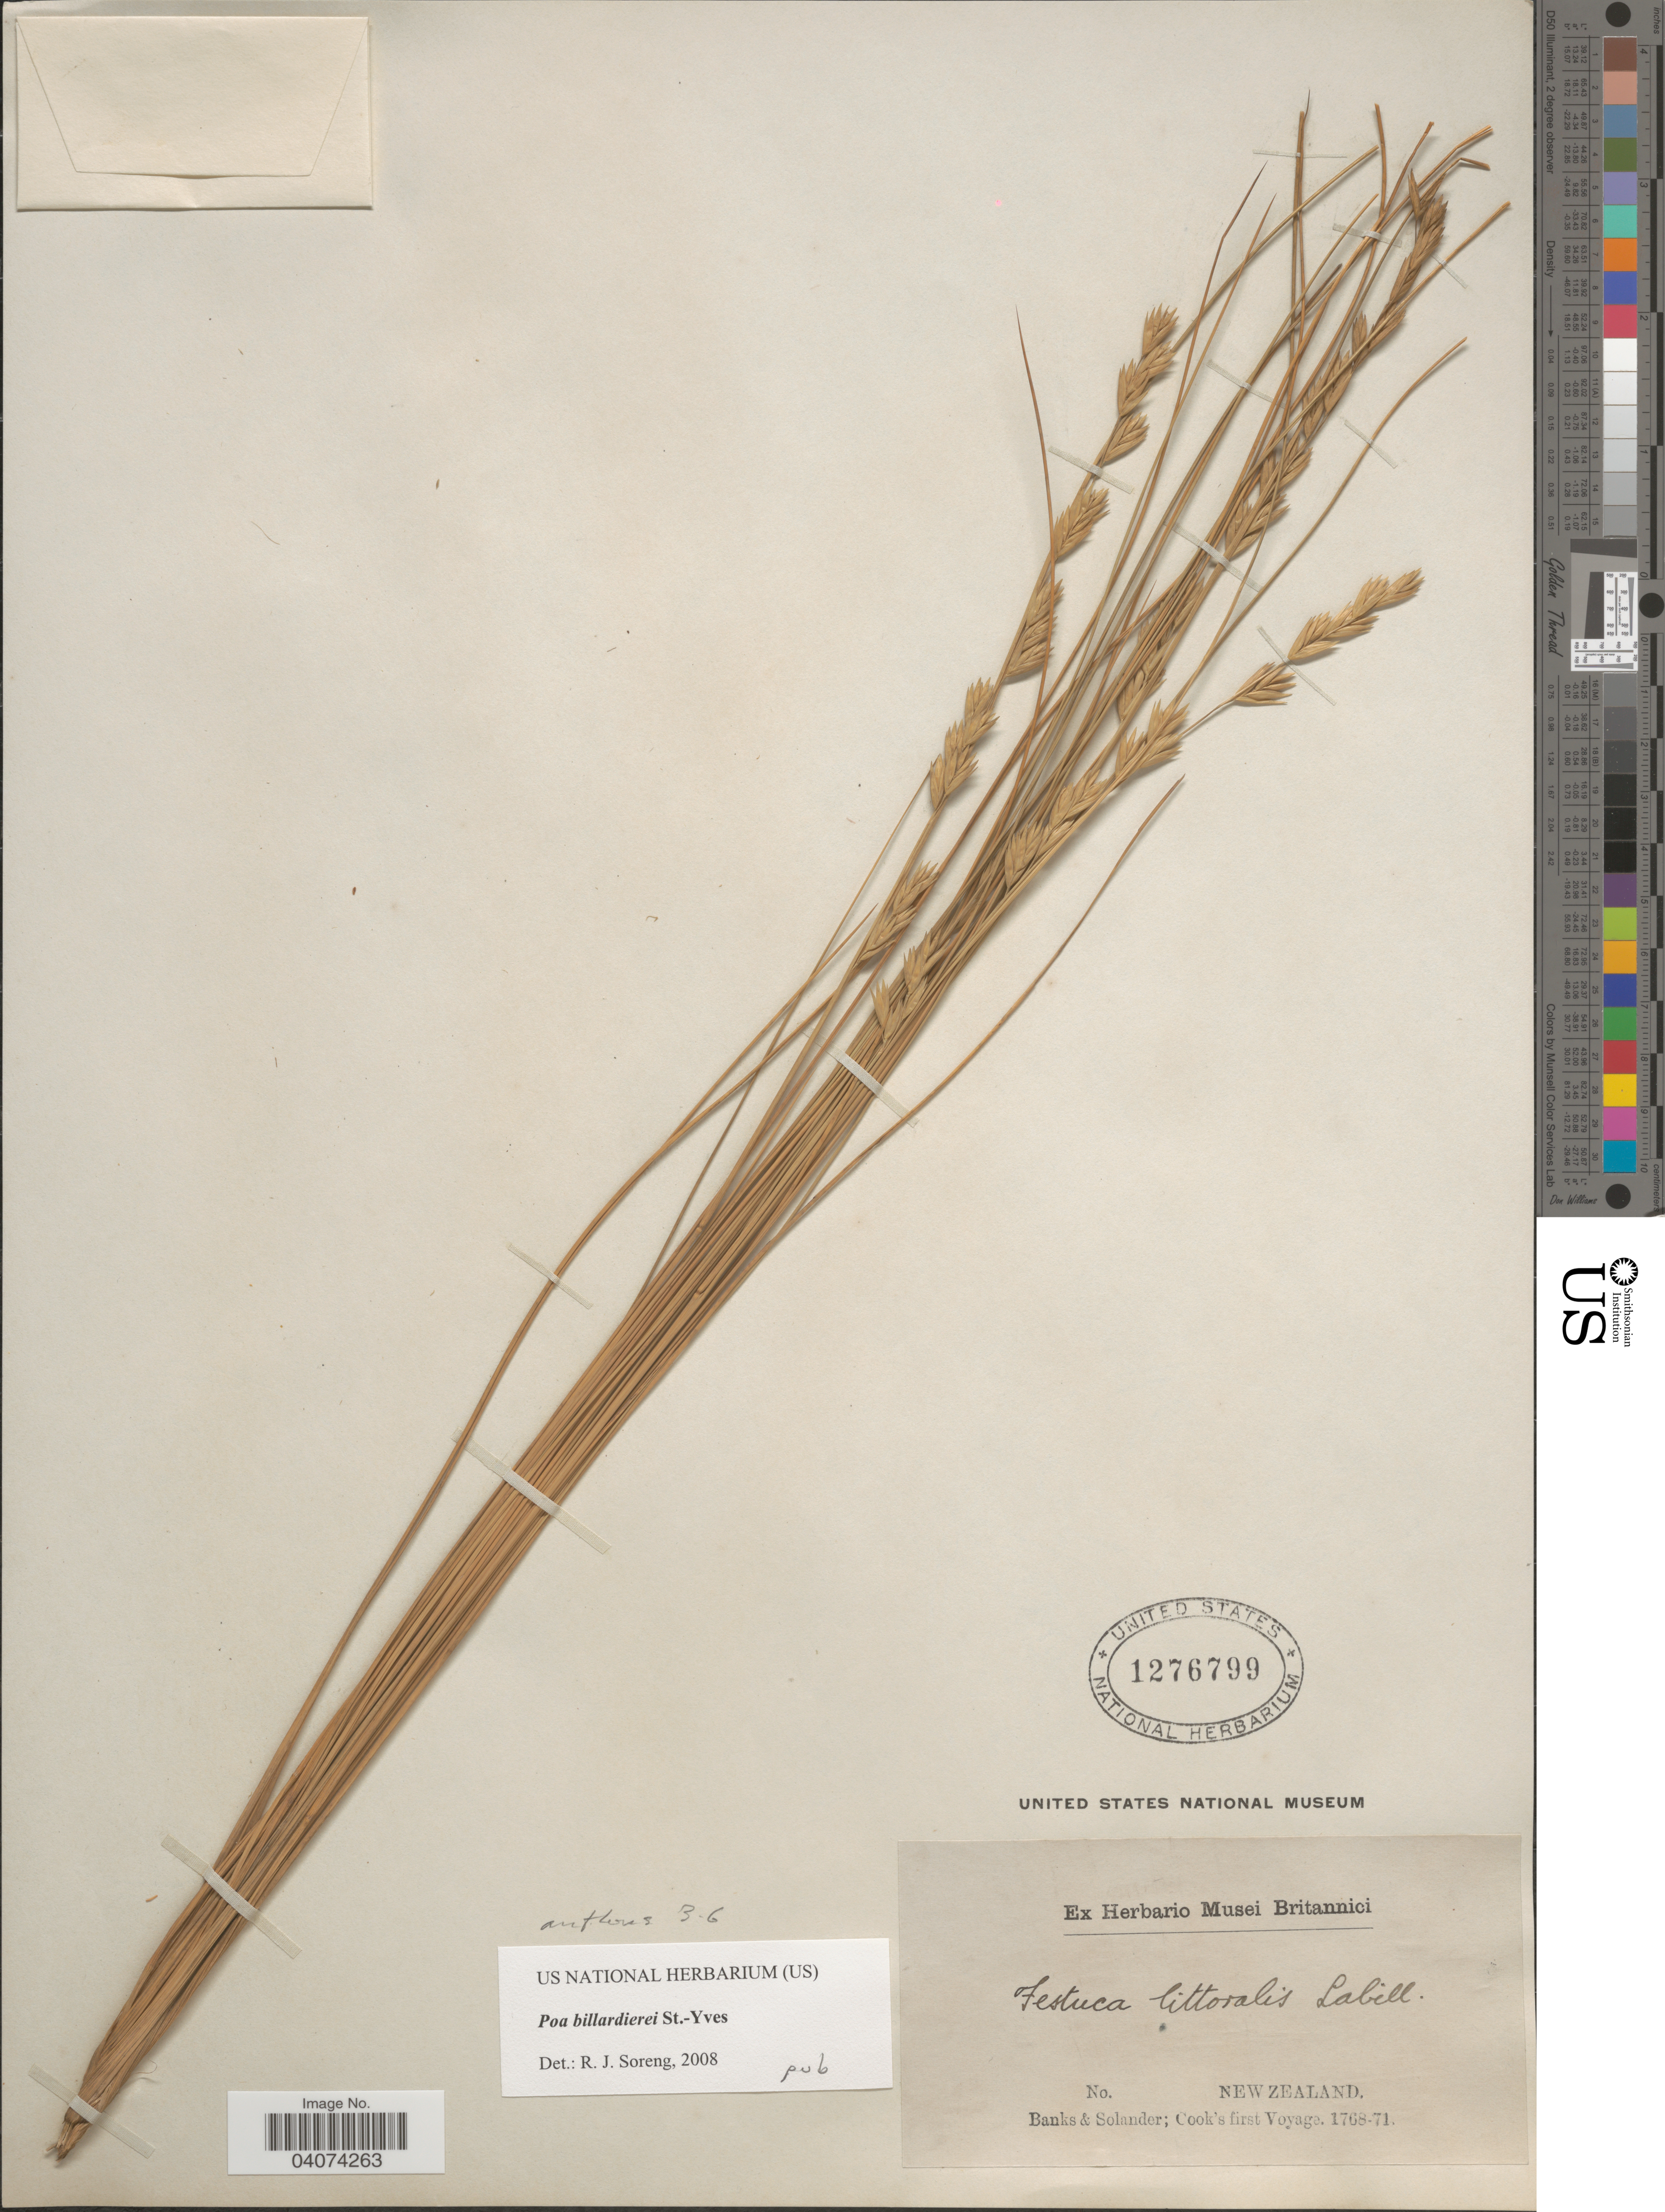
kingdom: Plantae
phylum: Tracheophyta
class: Liliopsida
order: Poales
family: Poaceae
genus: Poa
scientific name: Poa billardierei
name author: (Spreng.) St.-Yves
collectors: -- Banks & -- Solander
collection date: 1768/1771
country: New Zealand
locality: Cook's first Voyage.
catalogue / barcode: US 1276799